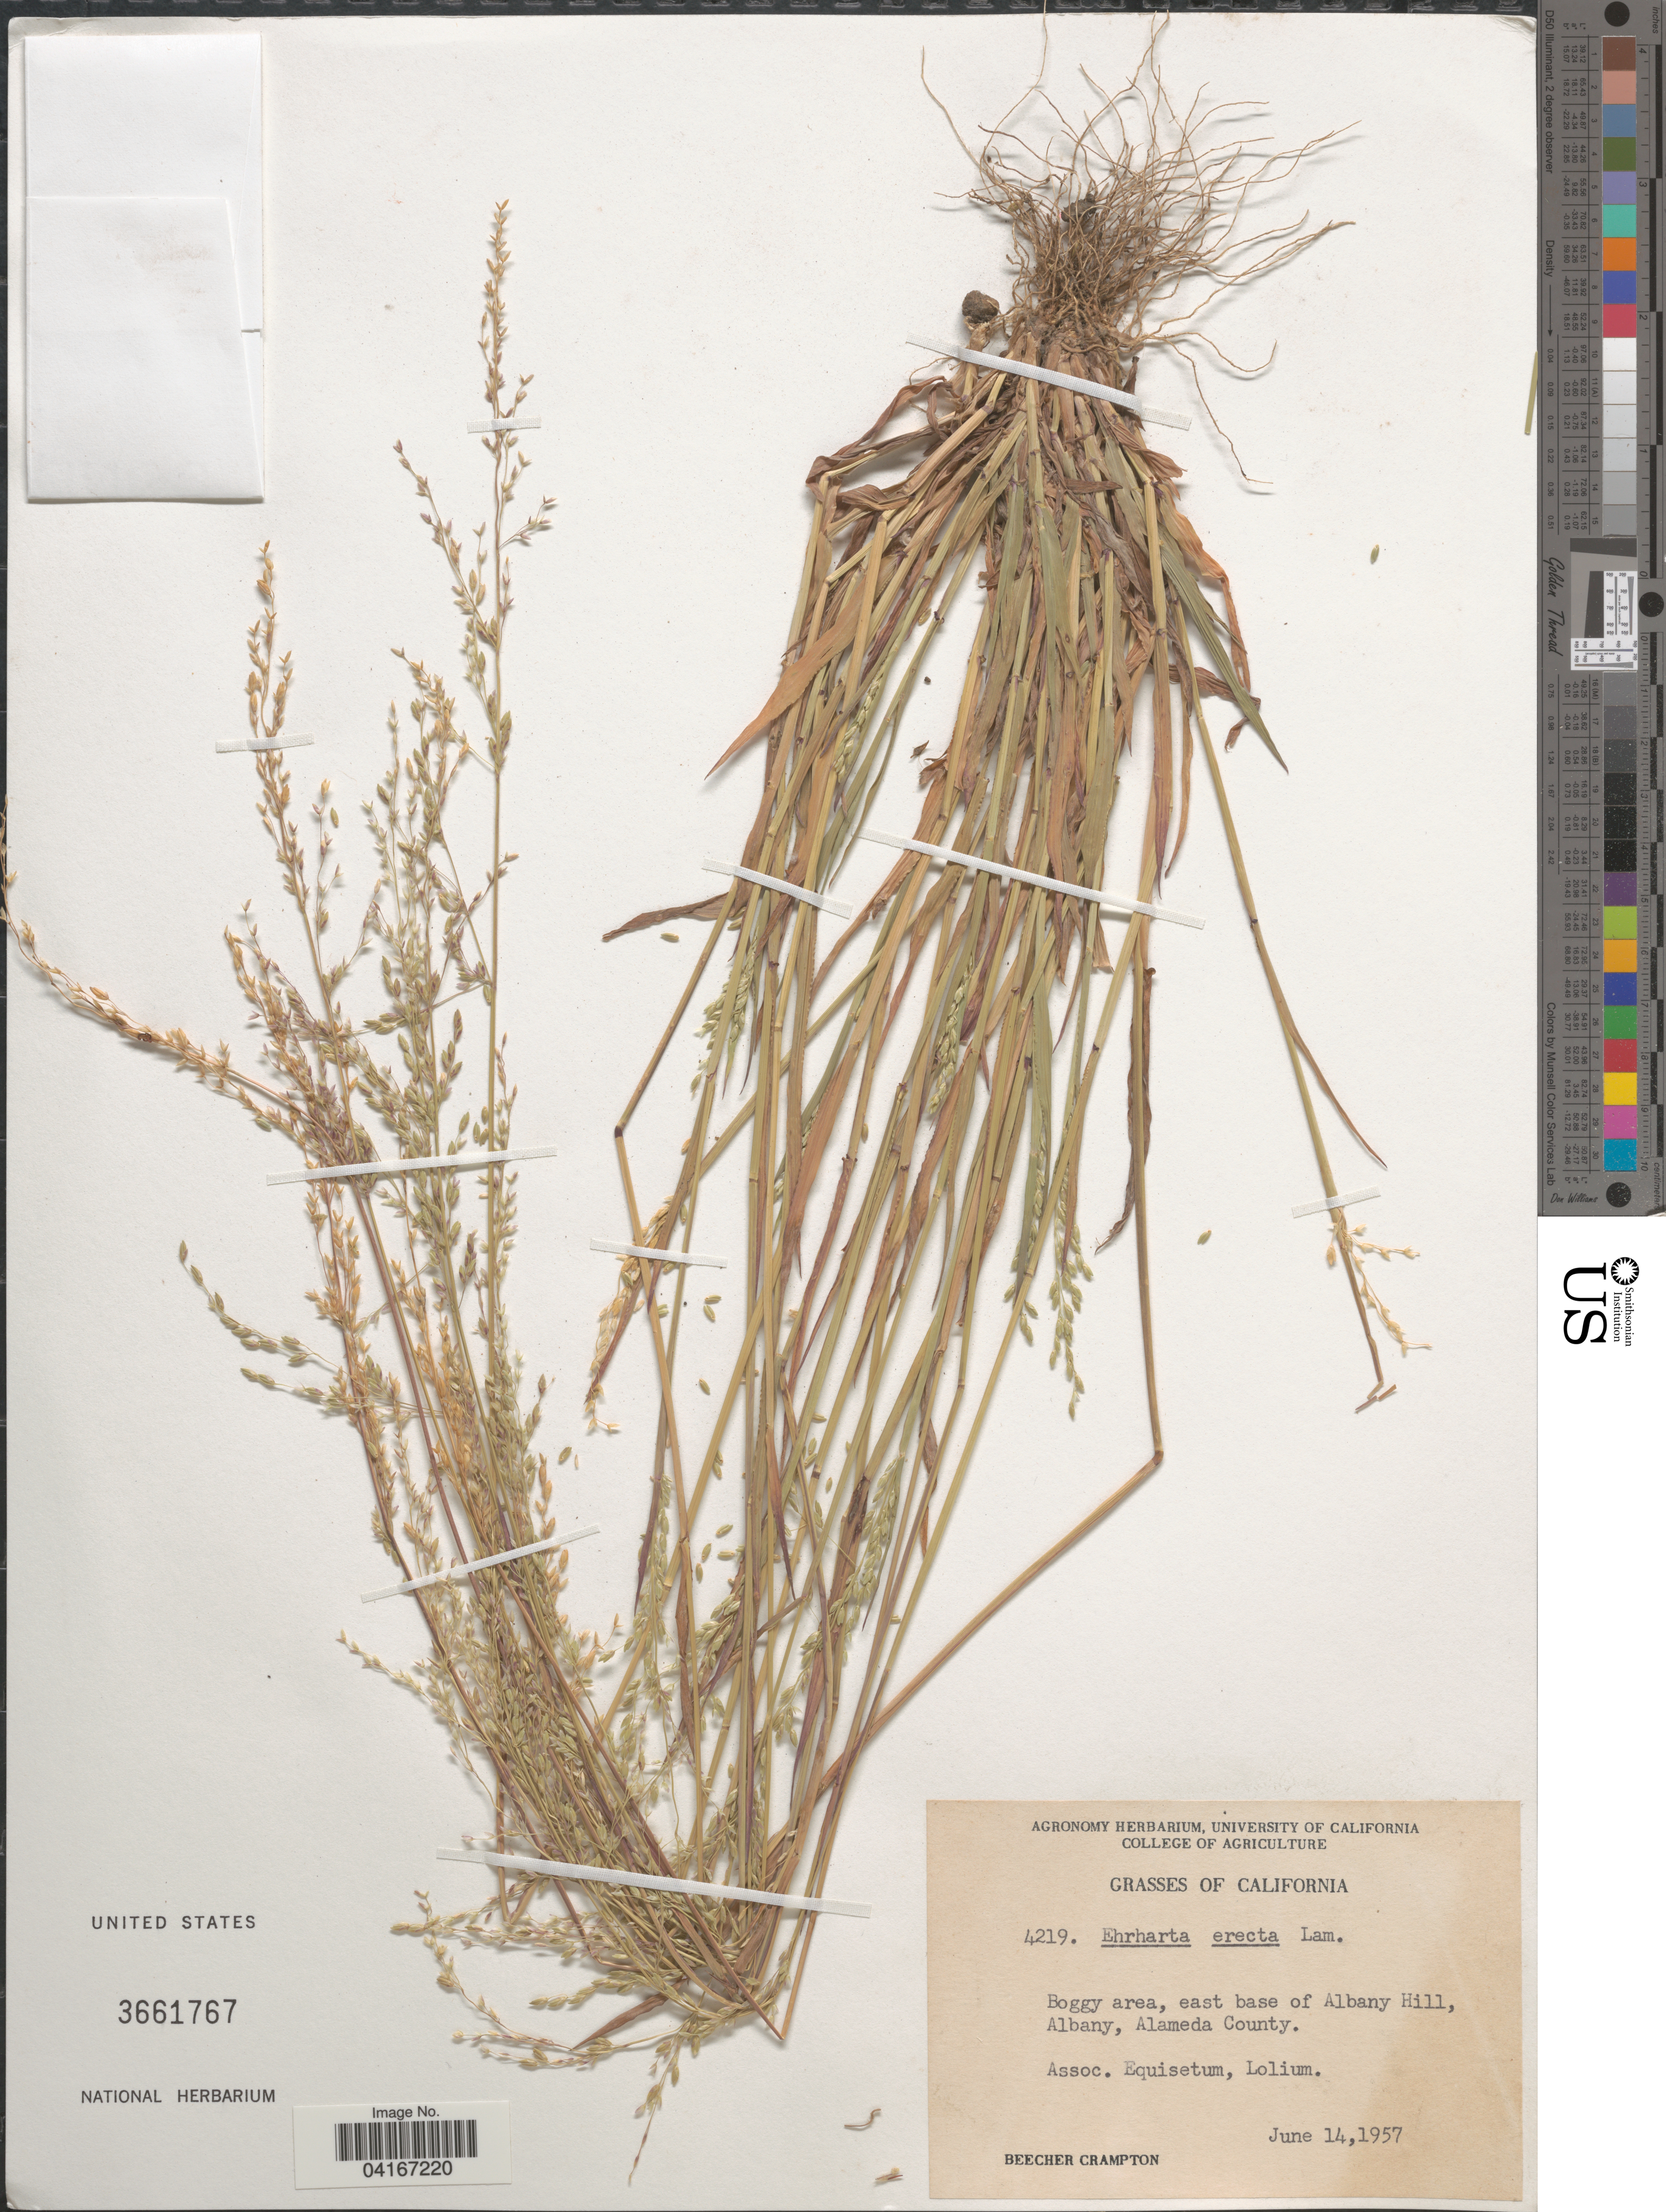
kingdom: Plantae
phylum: Tracheophyta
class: Liliopsida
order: Poales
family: Poaceae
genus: Ehrharta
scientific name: Ehrharta erecta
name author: Lam.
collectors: B. Crampton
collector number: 4219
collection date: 1957-06-14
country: United States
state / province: California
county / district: Alameda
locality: Boggy area, east base of Albany Hill, Albany, Alameda County.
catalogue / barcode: US 3661767